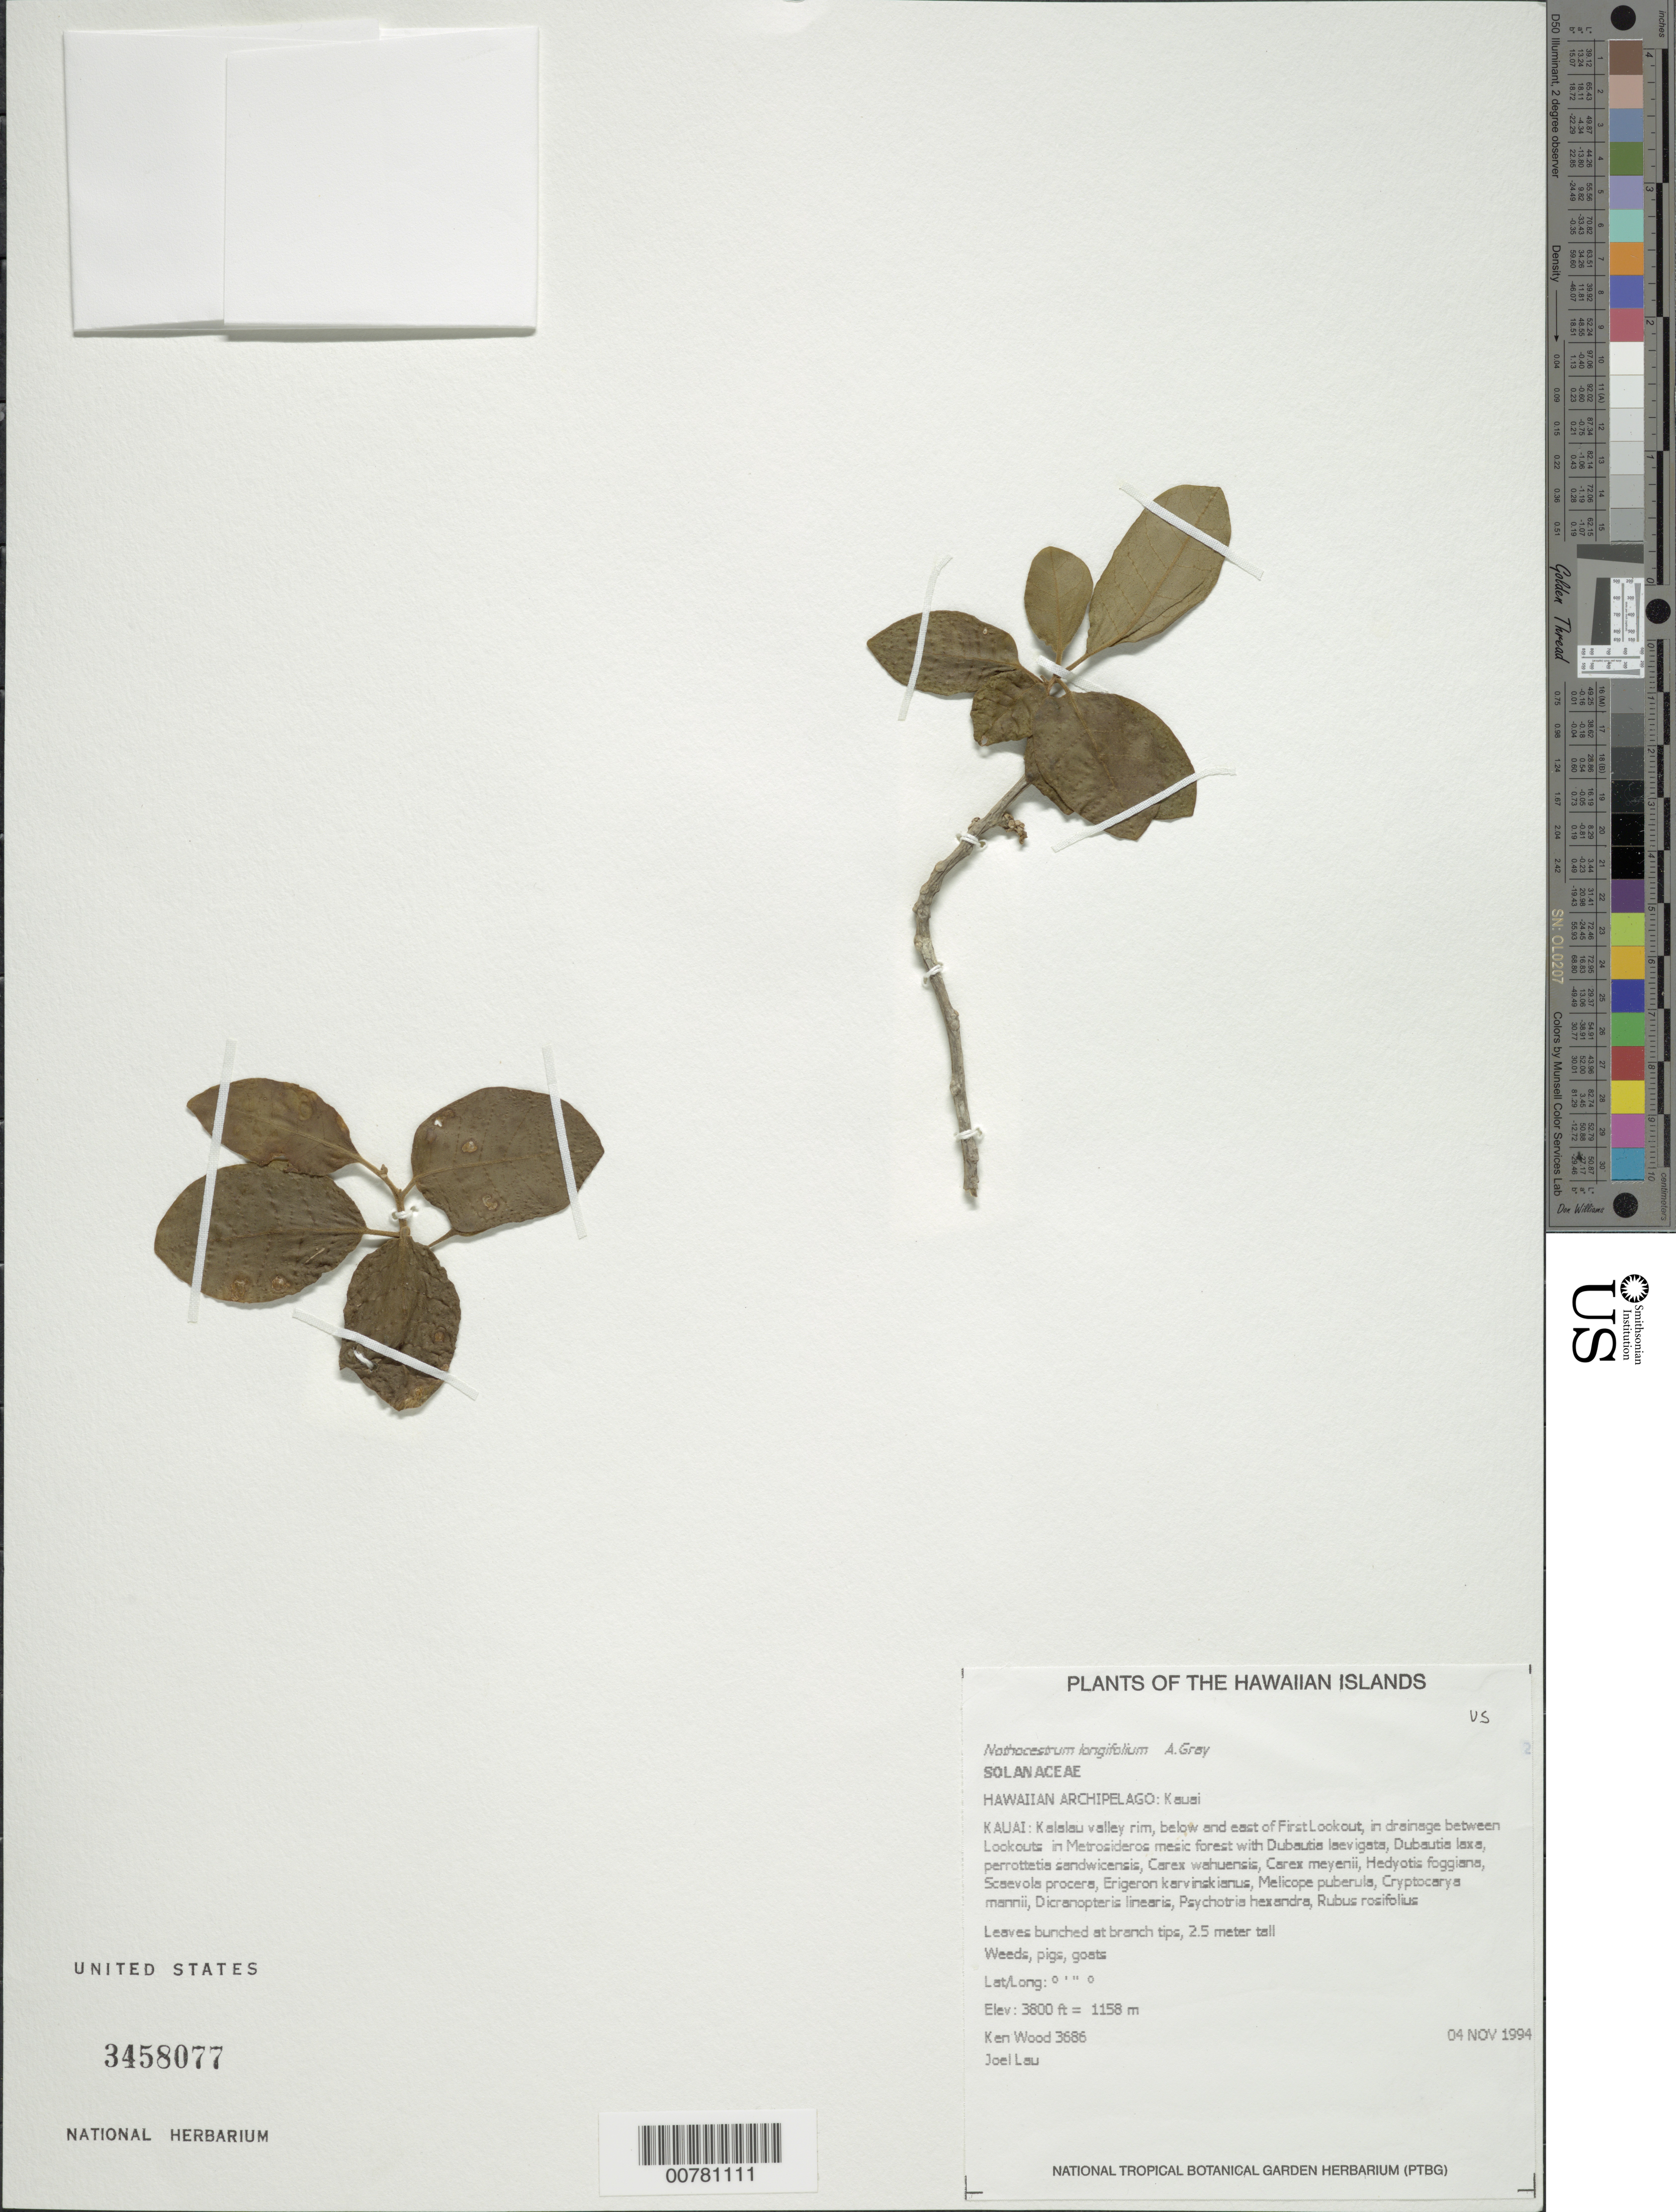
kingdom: Plantae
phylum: Tracheophyta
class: Magnoliopsida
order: Solanales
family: Solanaceae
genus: Nothocestrum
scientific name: Nothocestrum longifolium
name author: A. Gray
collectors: K. R. Wood & J. Lau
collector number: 3686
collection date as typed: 4 Nov 1994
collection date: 1994-11-04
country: United States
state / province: Hawaii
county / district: Kaui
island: Kaua'i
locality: Kalalau Valley rim, below and east of First Lookout, in drainage between lookouts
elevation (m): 1158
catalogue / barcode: US 3458077